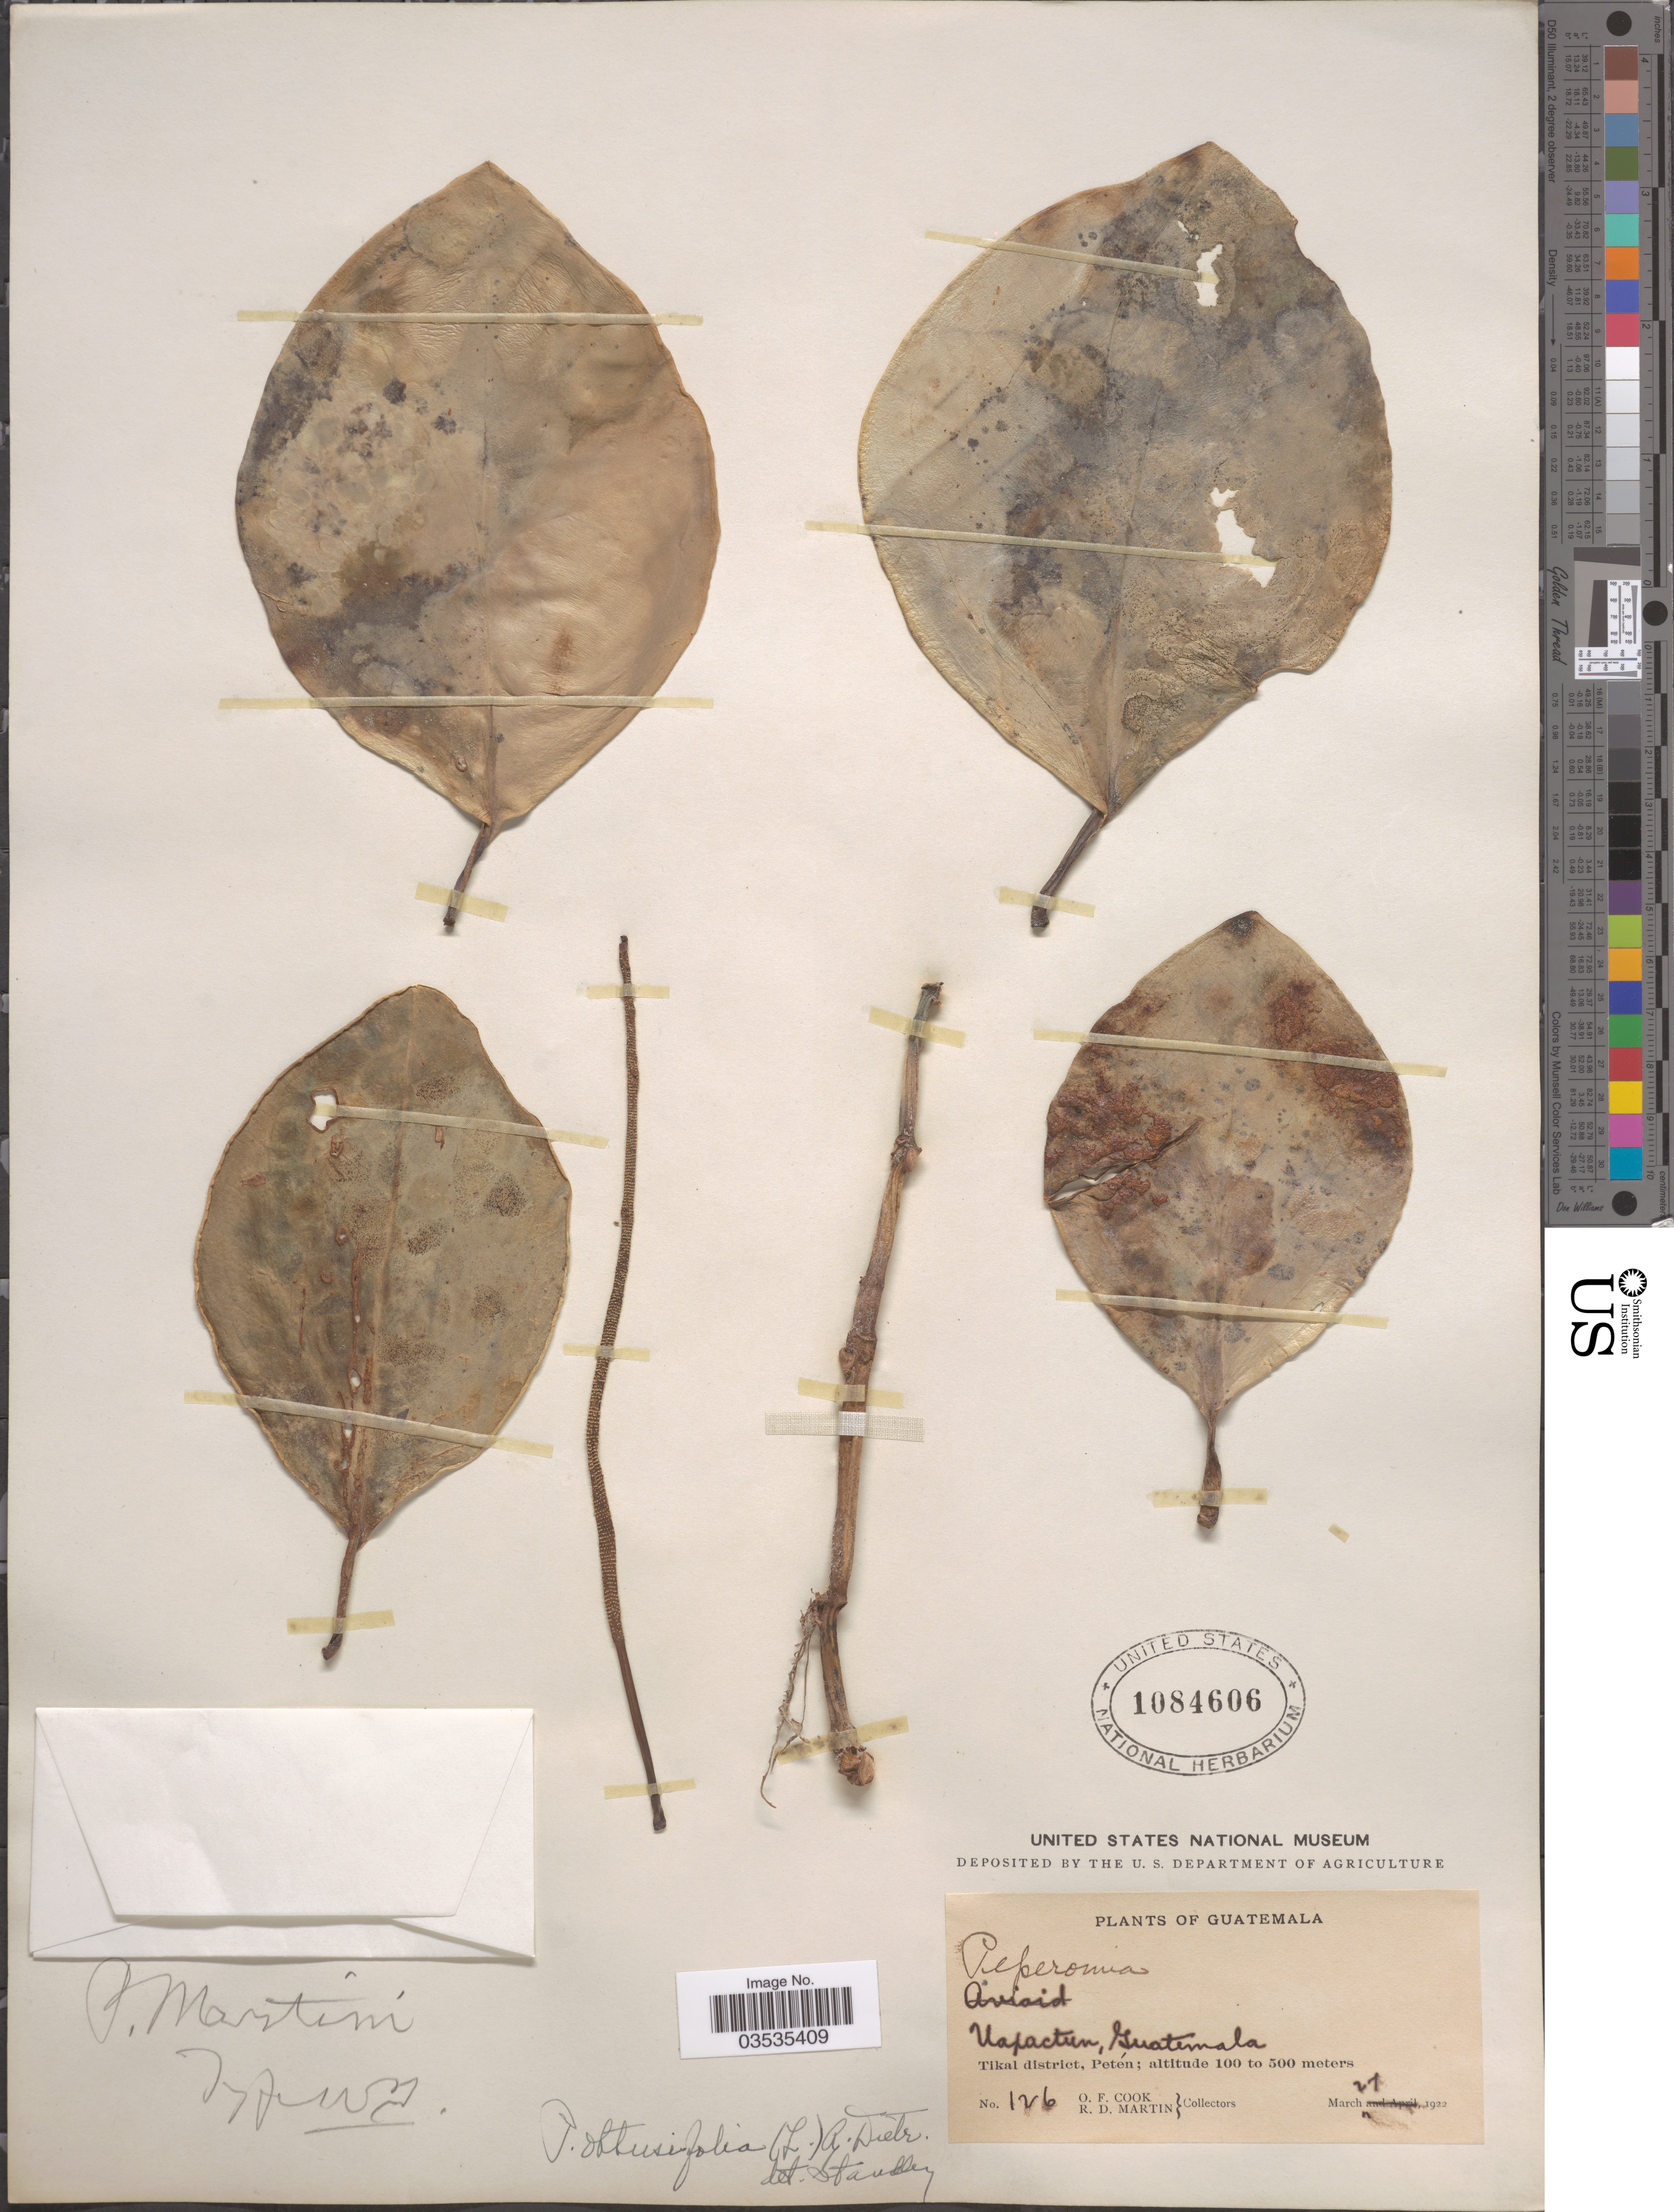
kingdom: Plantae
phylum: Tracheophyta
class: Magnoliopsida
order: Piperales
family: Piperaceae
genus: Peperomia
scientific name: Peperomia obtusifolia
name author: (L.) A. Dietr.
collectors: O. F. Cook & R. D. Martin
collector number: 126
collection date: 1922-03-27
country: Guatemala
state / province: El Peten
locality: Uaxactun. Tikal district.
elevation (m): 100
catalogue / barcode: US 1084606